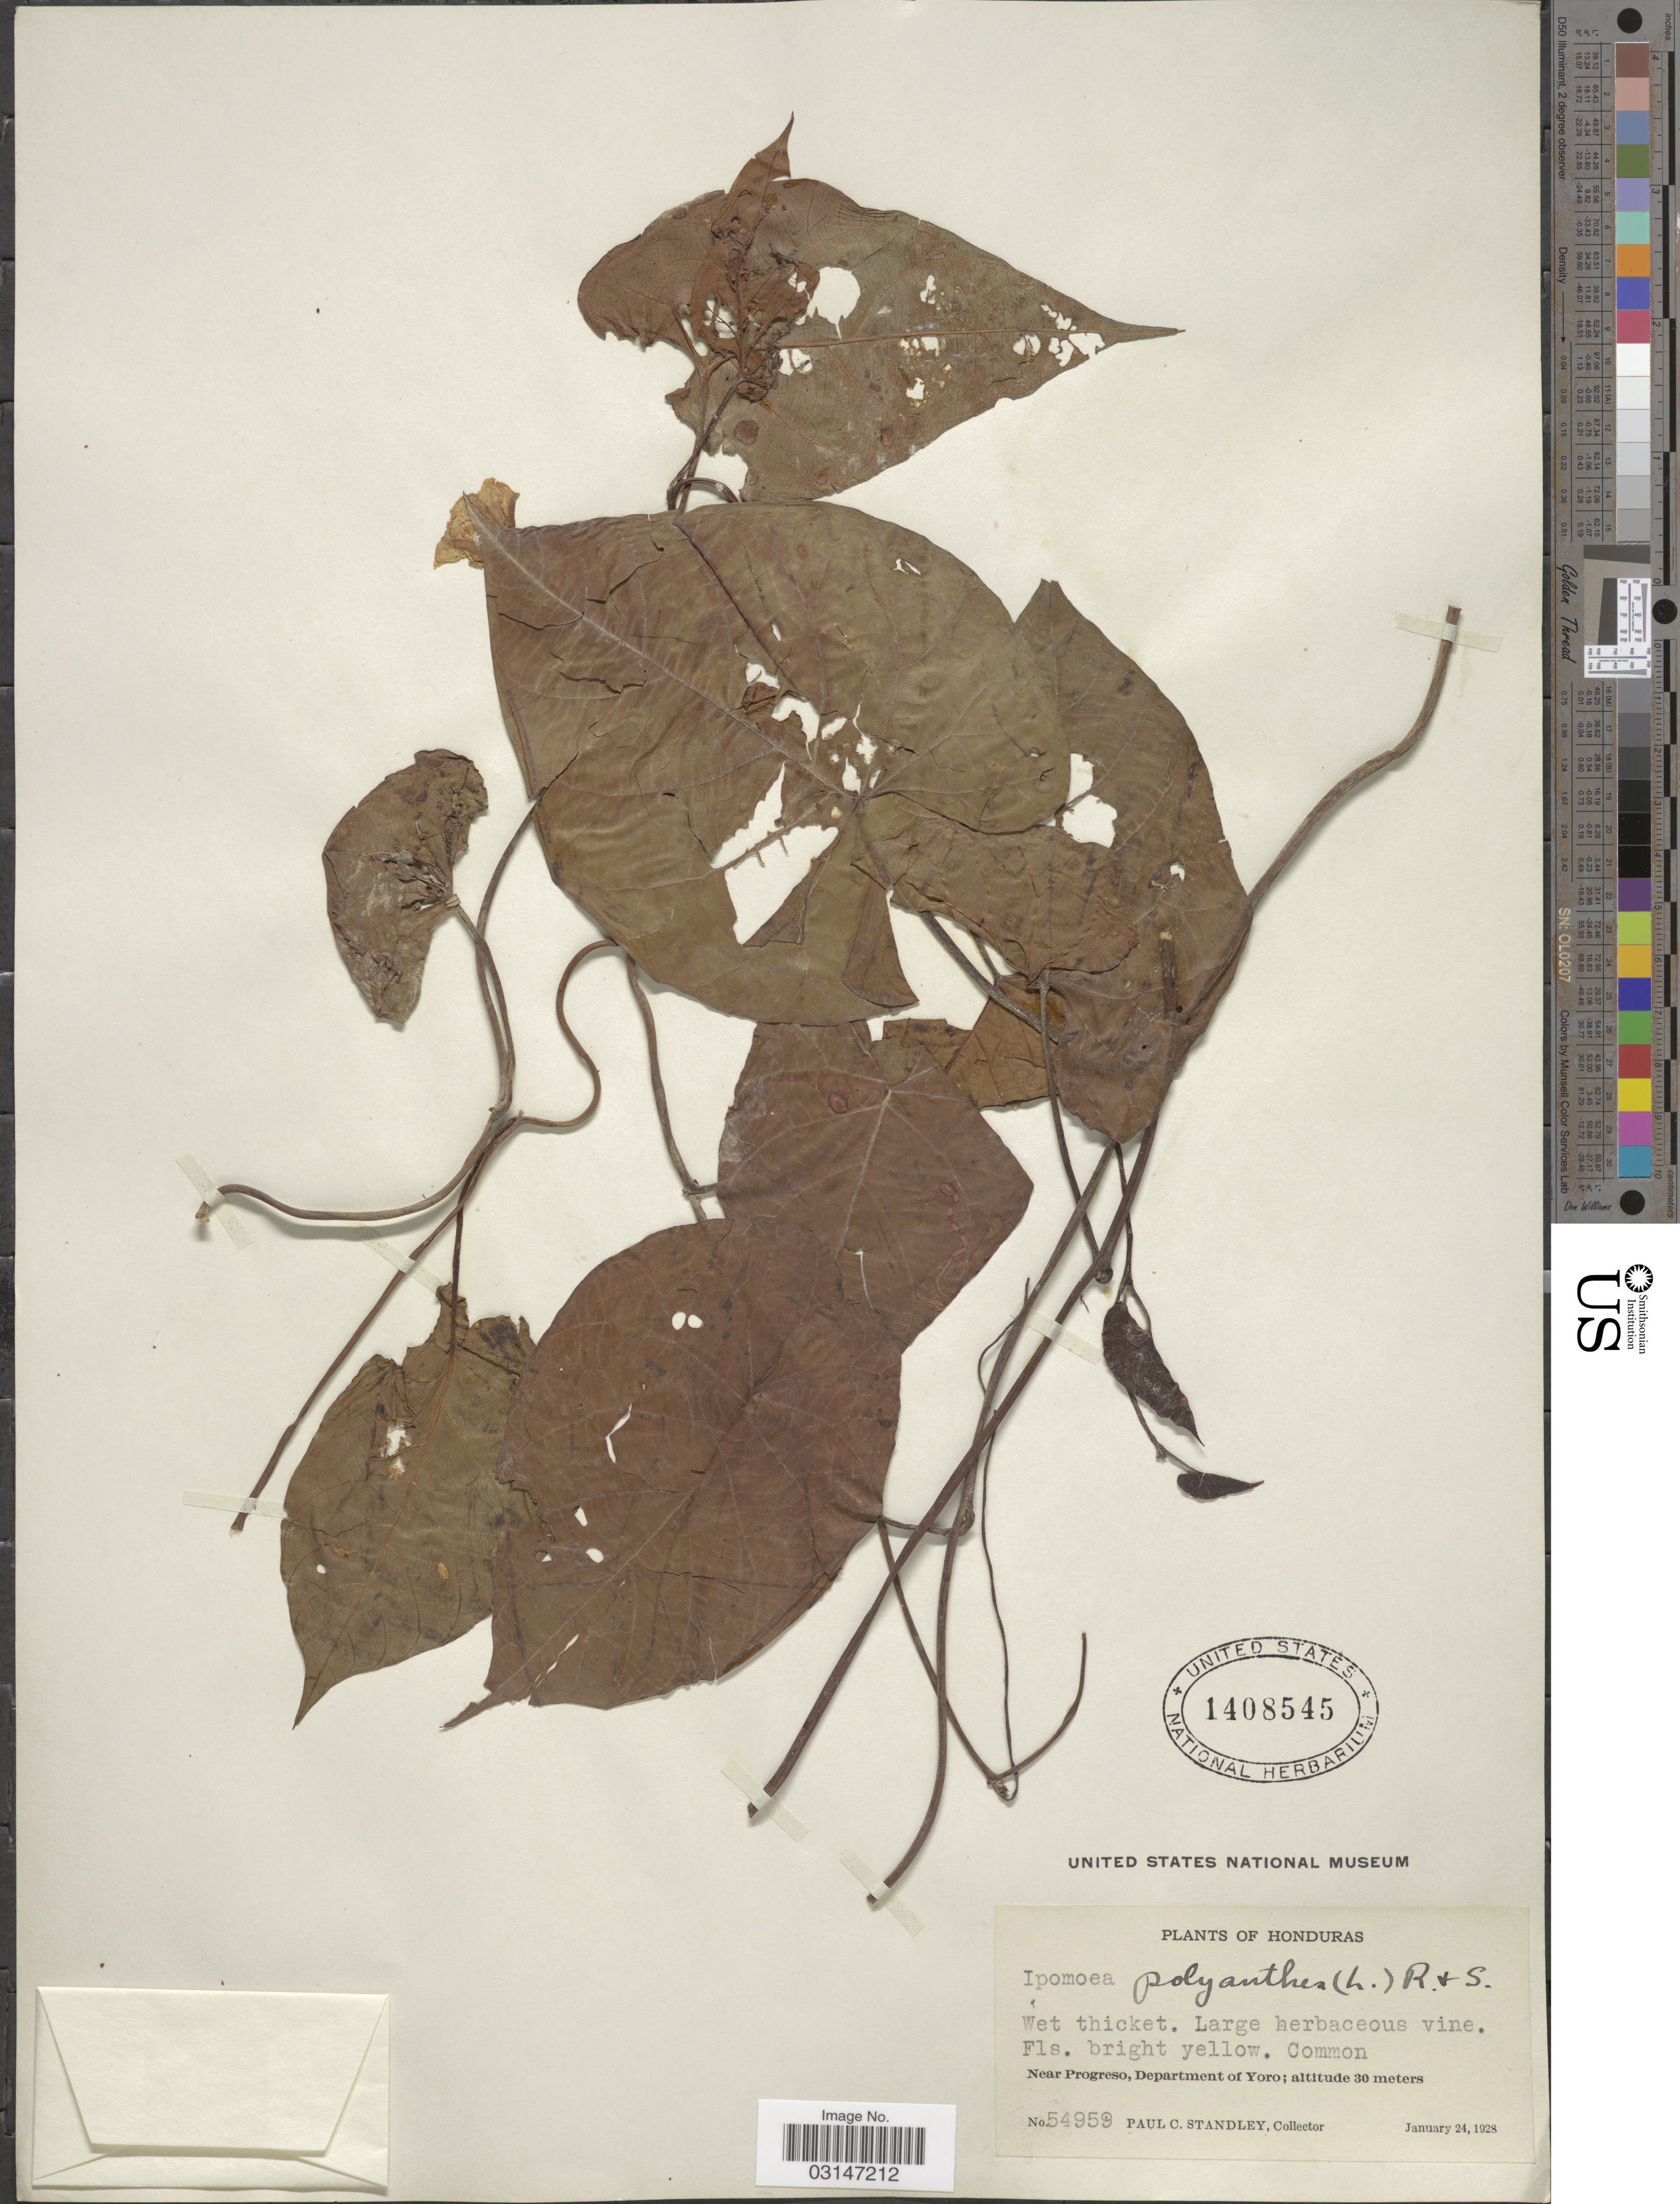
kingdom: Plantae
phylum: Tracheophyta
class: Magnoliopsida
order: Solanales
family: Convolvulaceae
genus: Camonea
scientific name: Camonea umbellata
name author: (L.) A. R. Simões & Staples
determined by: Strong, Mark T., (BOT), Smithsonian Institution - National Museum of Natural History (UNITED STATES)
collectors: P. C. Standley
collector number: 54959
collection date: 1928-01-24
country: Honduras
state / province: Yoro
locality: Near Progreso, Department of Yoro.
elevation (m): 30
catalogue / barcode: US 1408545